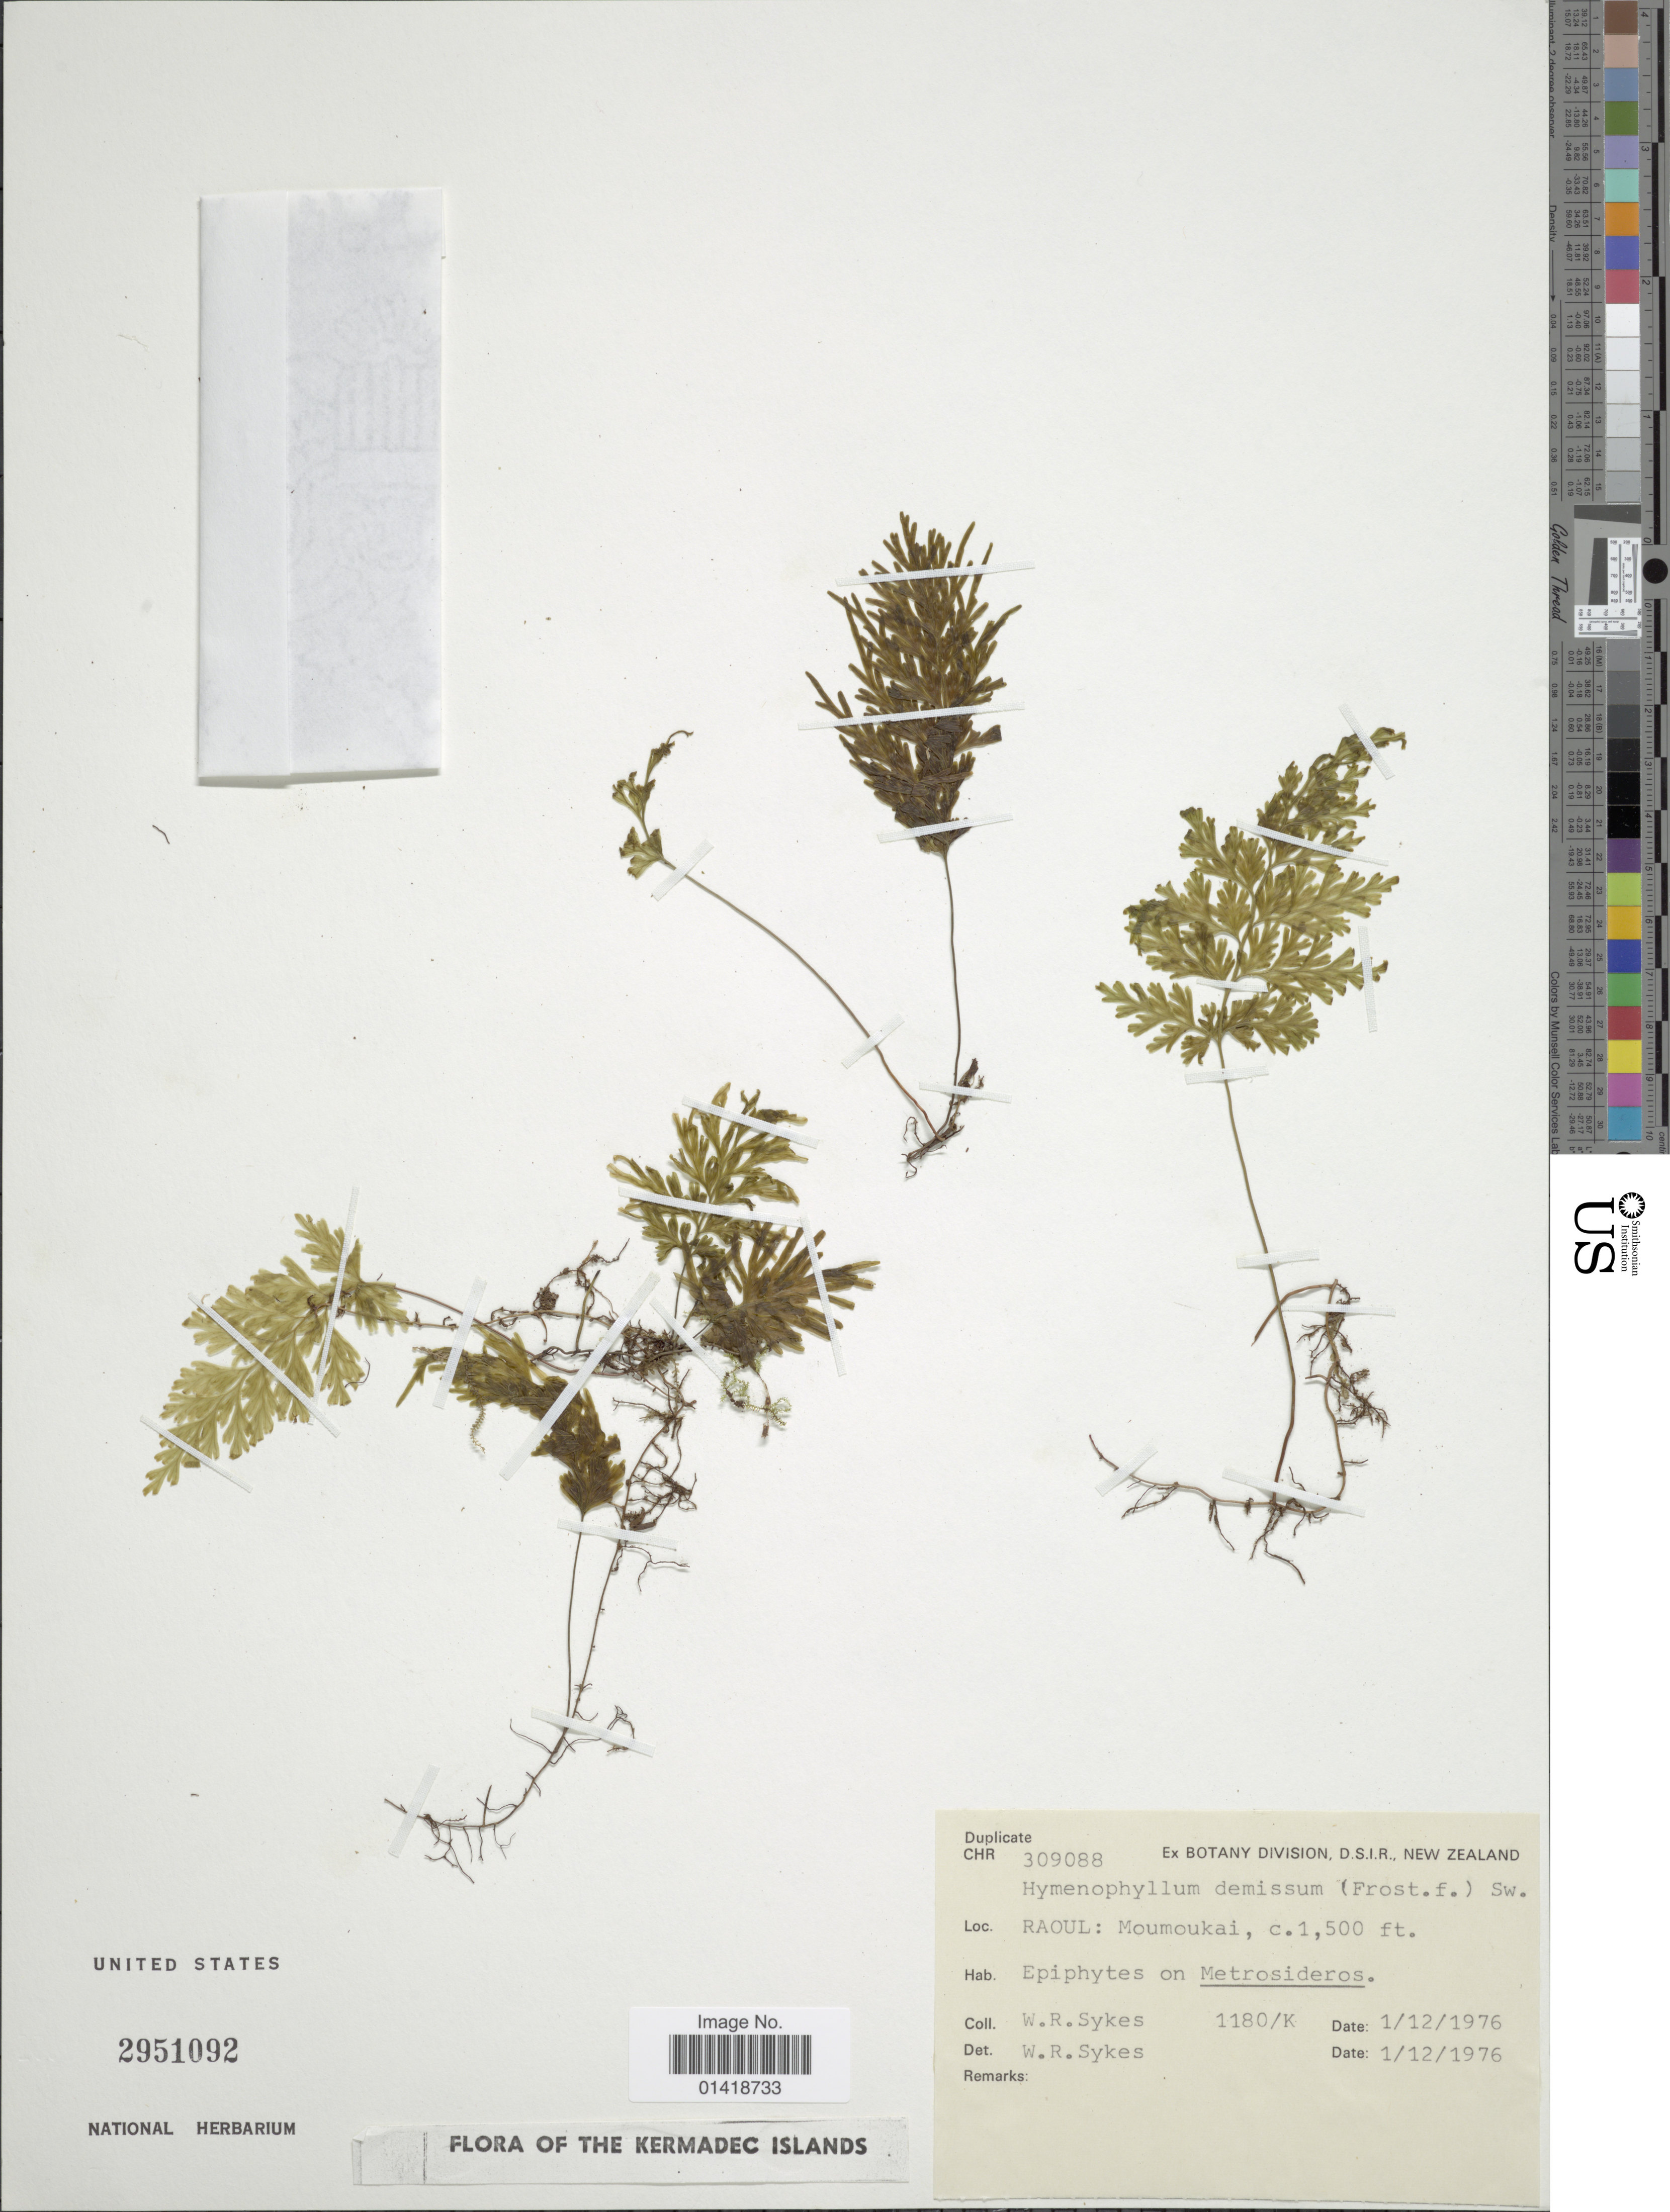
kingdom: Plantae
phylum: Tracheophyta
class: Polypodiopsida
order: Hymenophyllales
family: Hymenophyllaceae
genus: Hymenophyllum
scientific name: Hymenophyllum demissum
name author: Sw.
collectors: W. R. Sykes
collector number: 1180/K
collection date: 1976-12-01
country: New Zealand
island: Raoul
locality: Raoul: Moumoukai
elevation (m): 457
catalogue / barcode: US 2951092